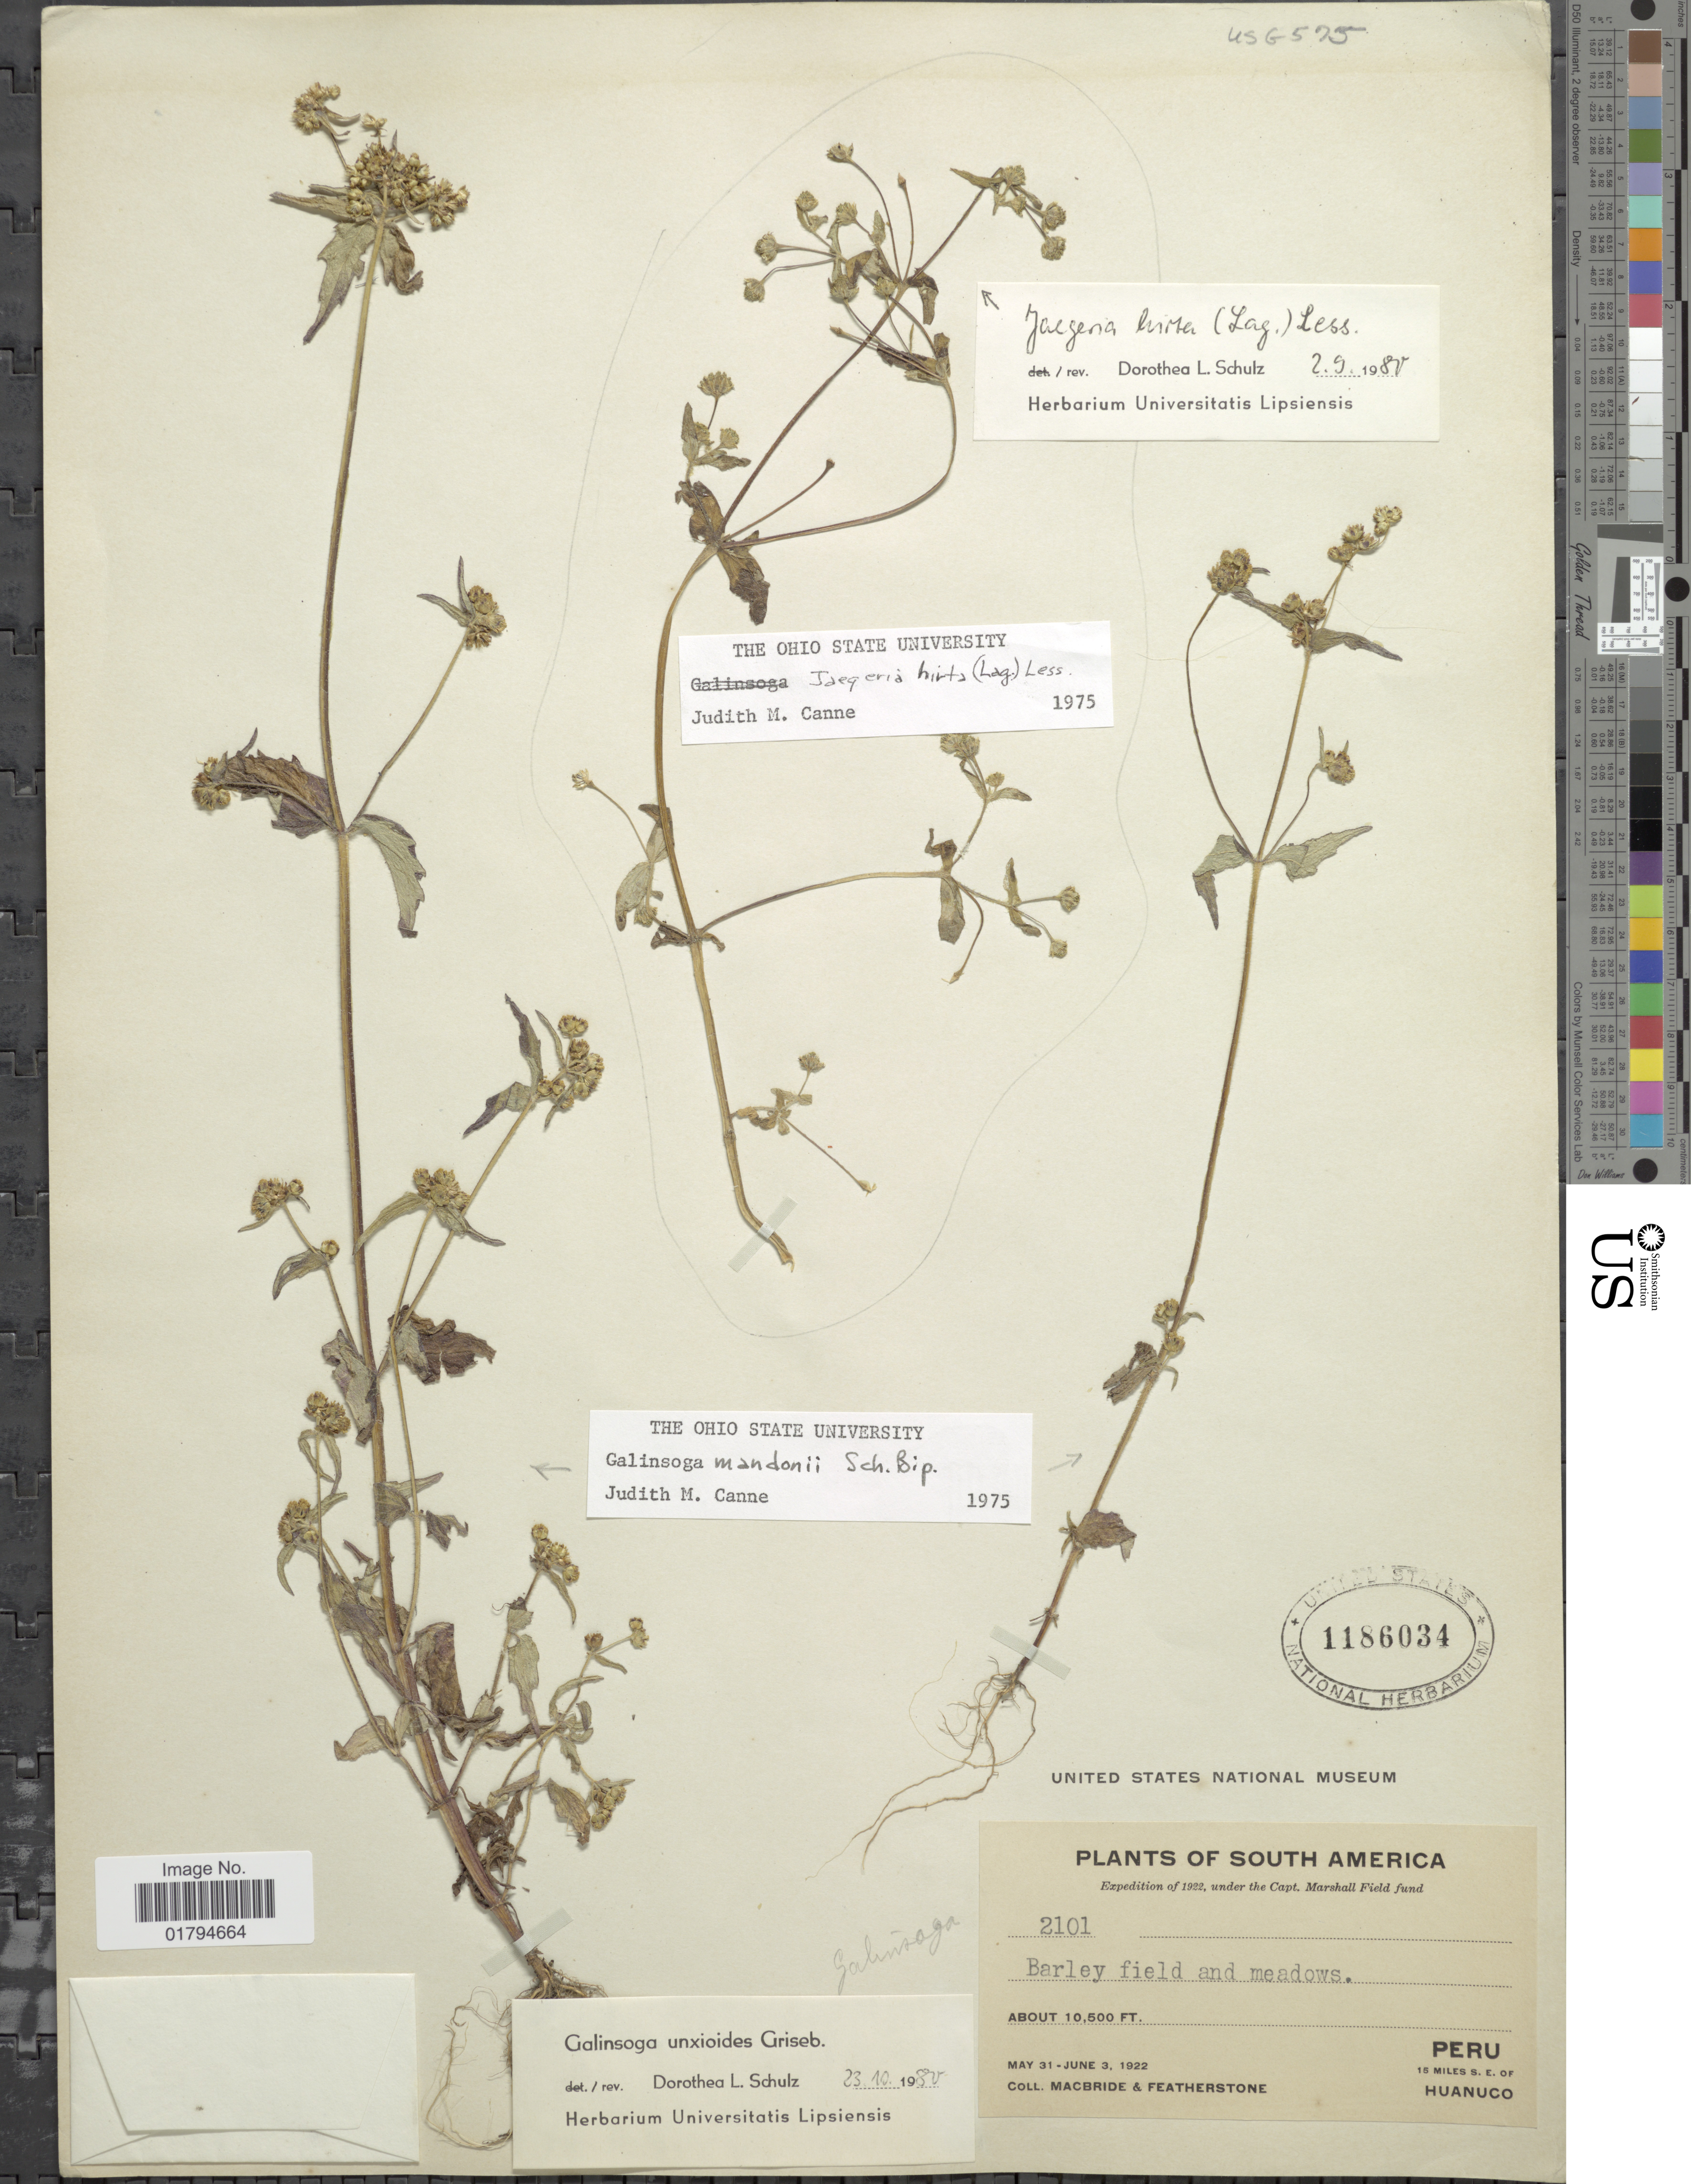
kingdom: Plantae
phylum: Tracheophyta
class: Magnoliopsida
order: Asterales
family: Asteraceae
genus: Galinsoga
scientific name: Galinsoga unxioides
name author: Griseb.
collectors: Macbride, -- & -. Featherstone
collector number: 101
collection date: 1922-05-31/1922-06-03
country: Peru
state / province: Huánuco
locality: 15 miles SE of Huanuco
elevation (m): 3200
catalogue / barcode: US 1186034